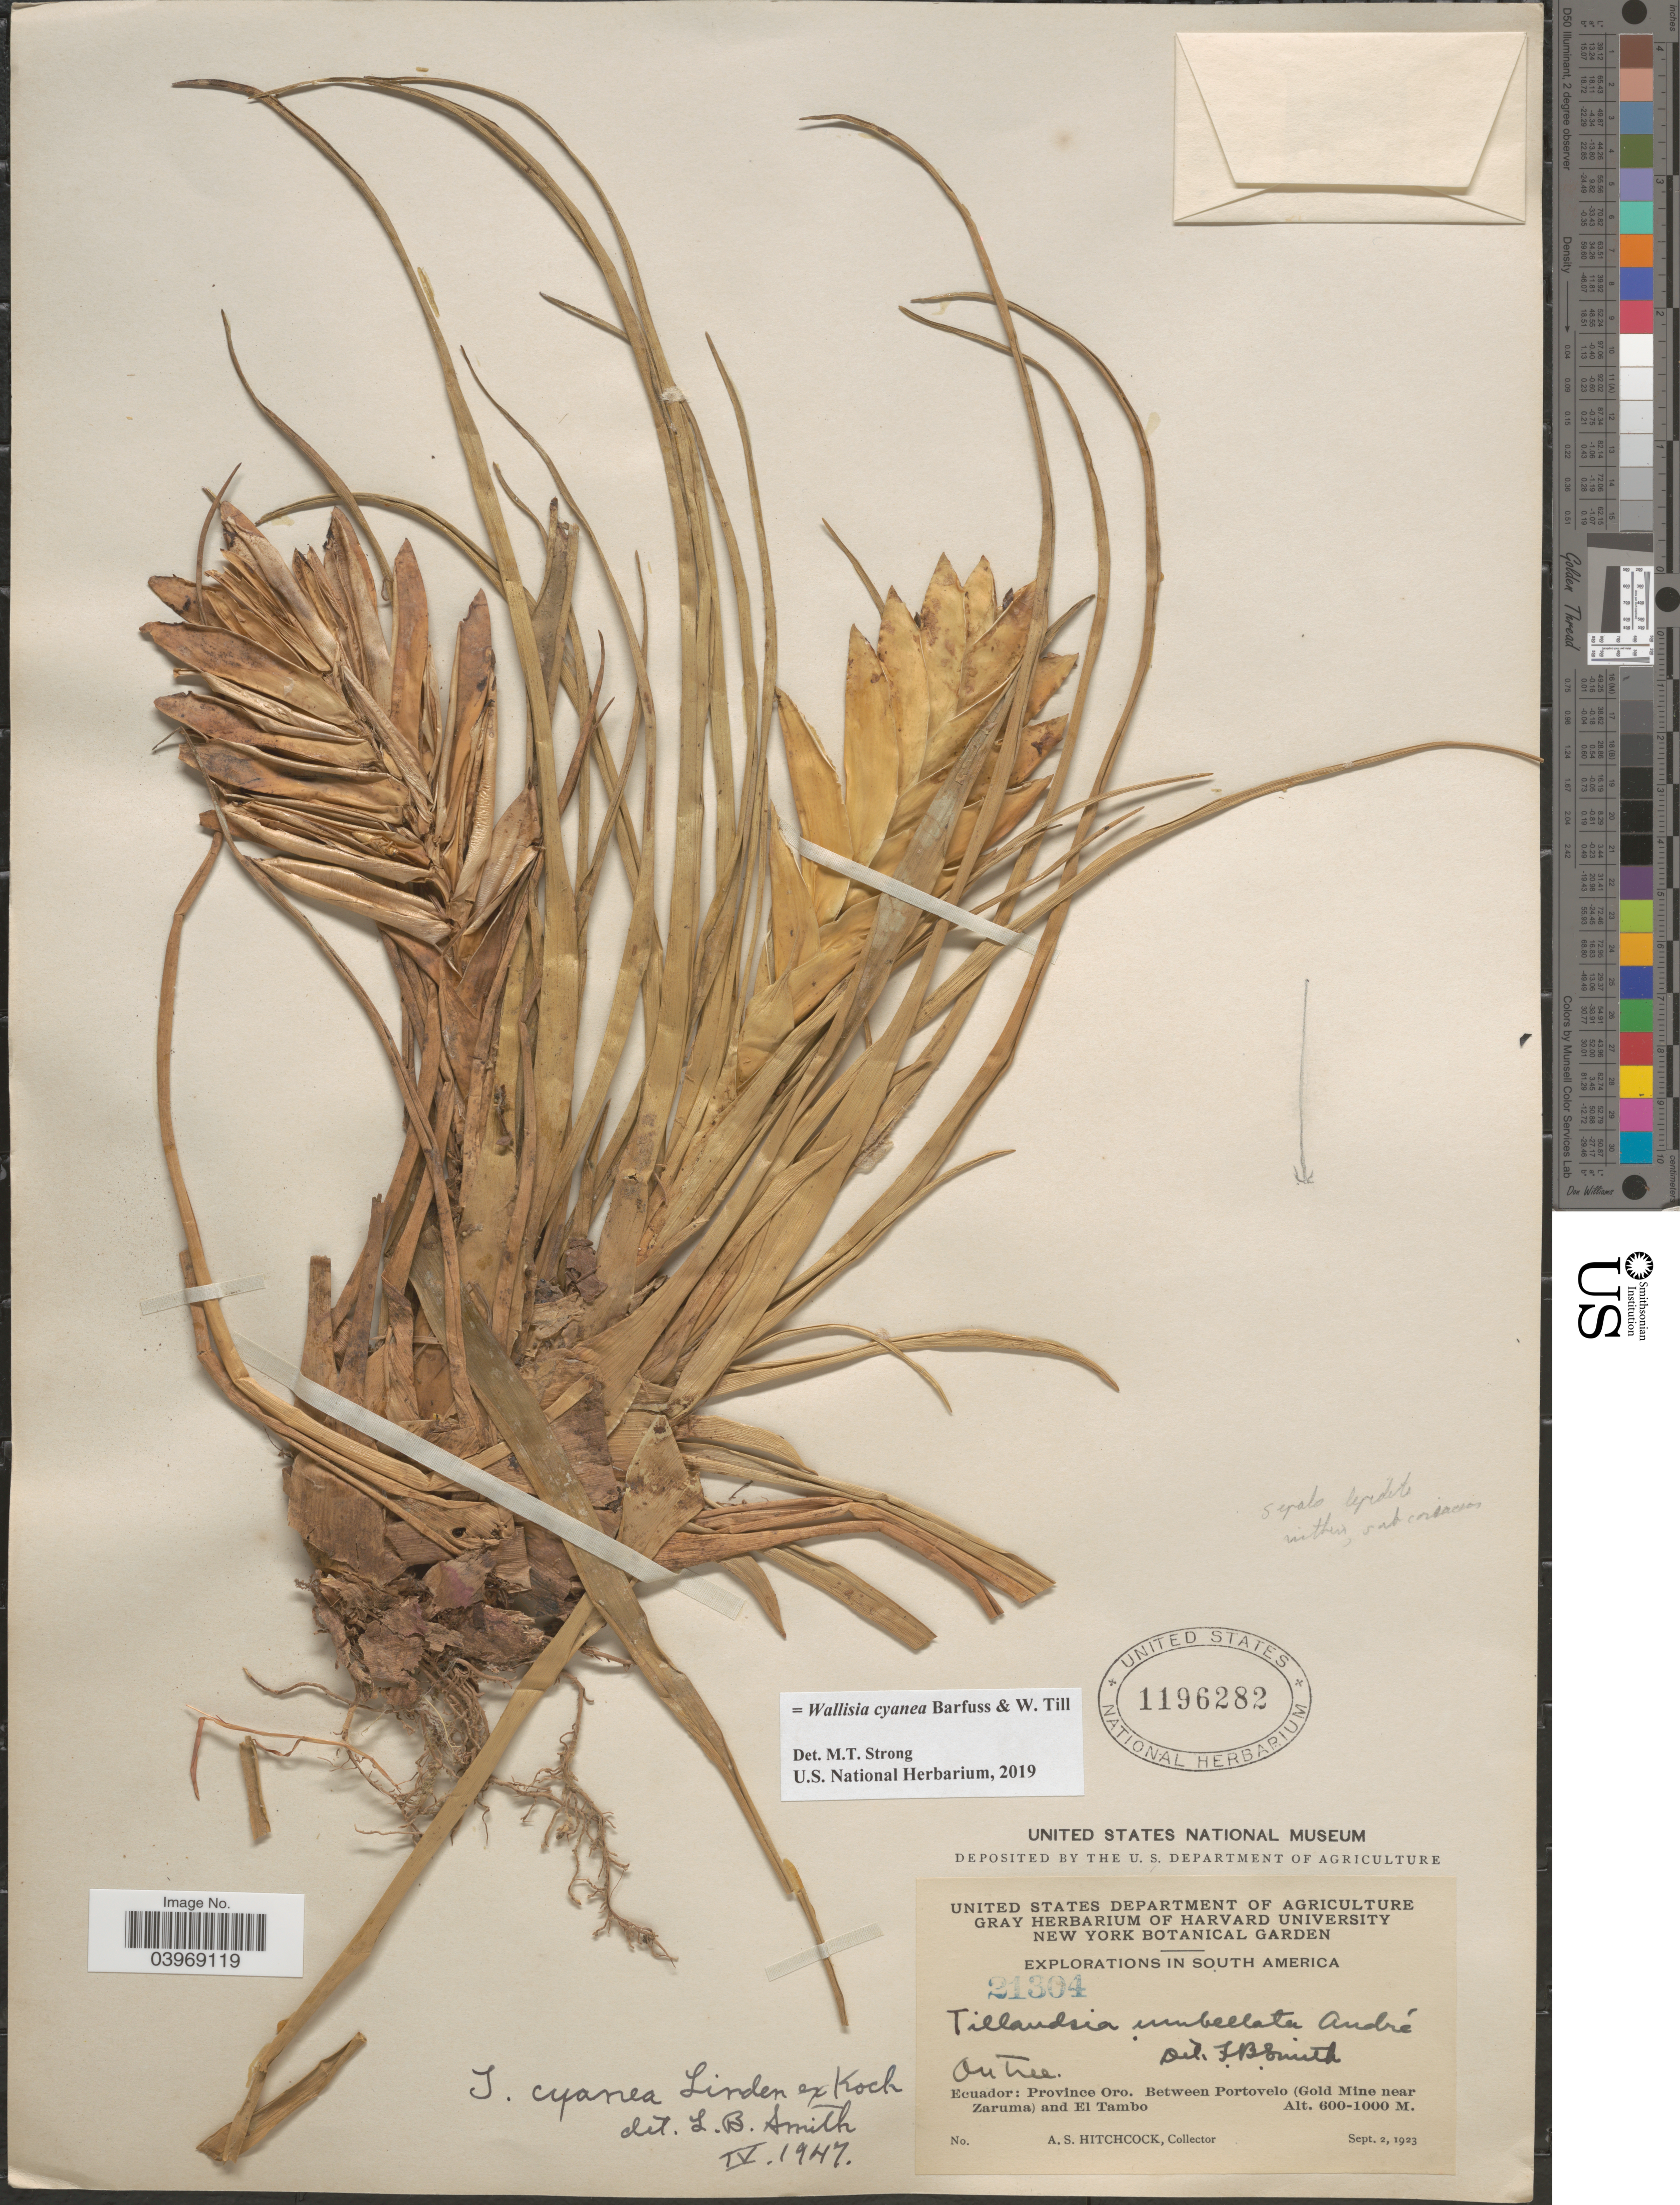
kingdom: Plantae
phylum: Tracheophyta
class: Liliopsida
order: Poales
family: Bromeliaceae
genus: Wallisia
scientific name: Wallisia cyanea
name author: Barfuss & W. Till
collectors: A. S. Hitchcock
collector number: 21304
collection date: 1923-09-02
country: Ecuador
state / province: El Oro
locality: Between Portovelo (Gold Mine near Zaruma) and El Tambo.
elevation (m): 600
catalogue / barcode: US 1196282